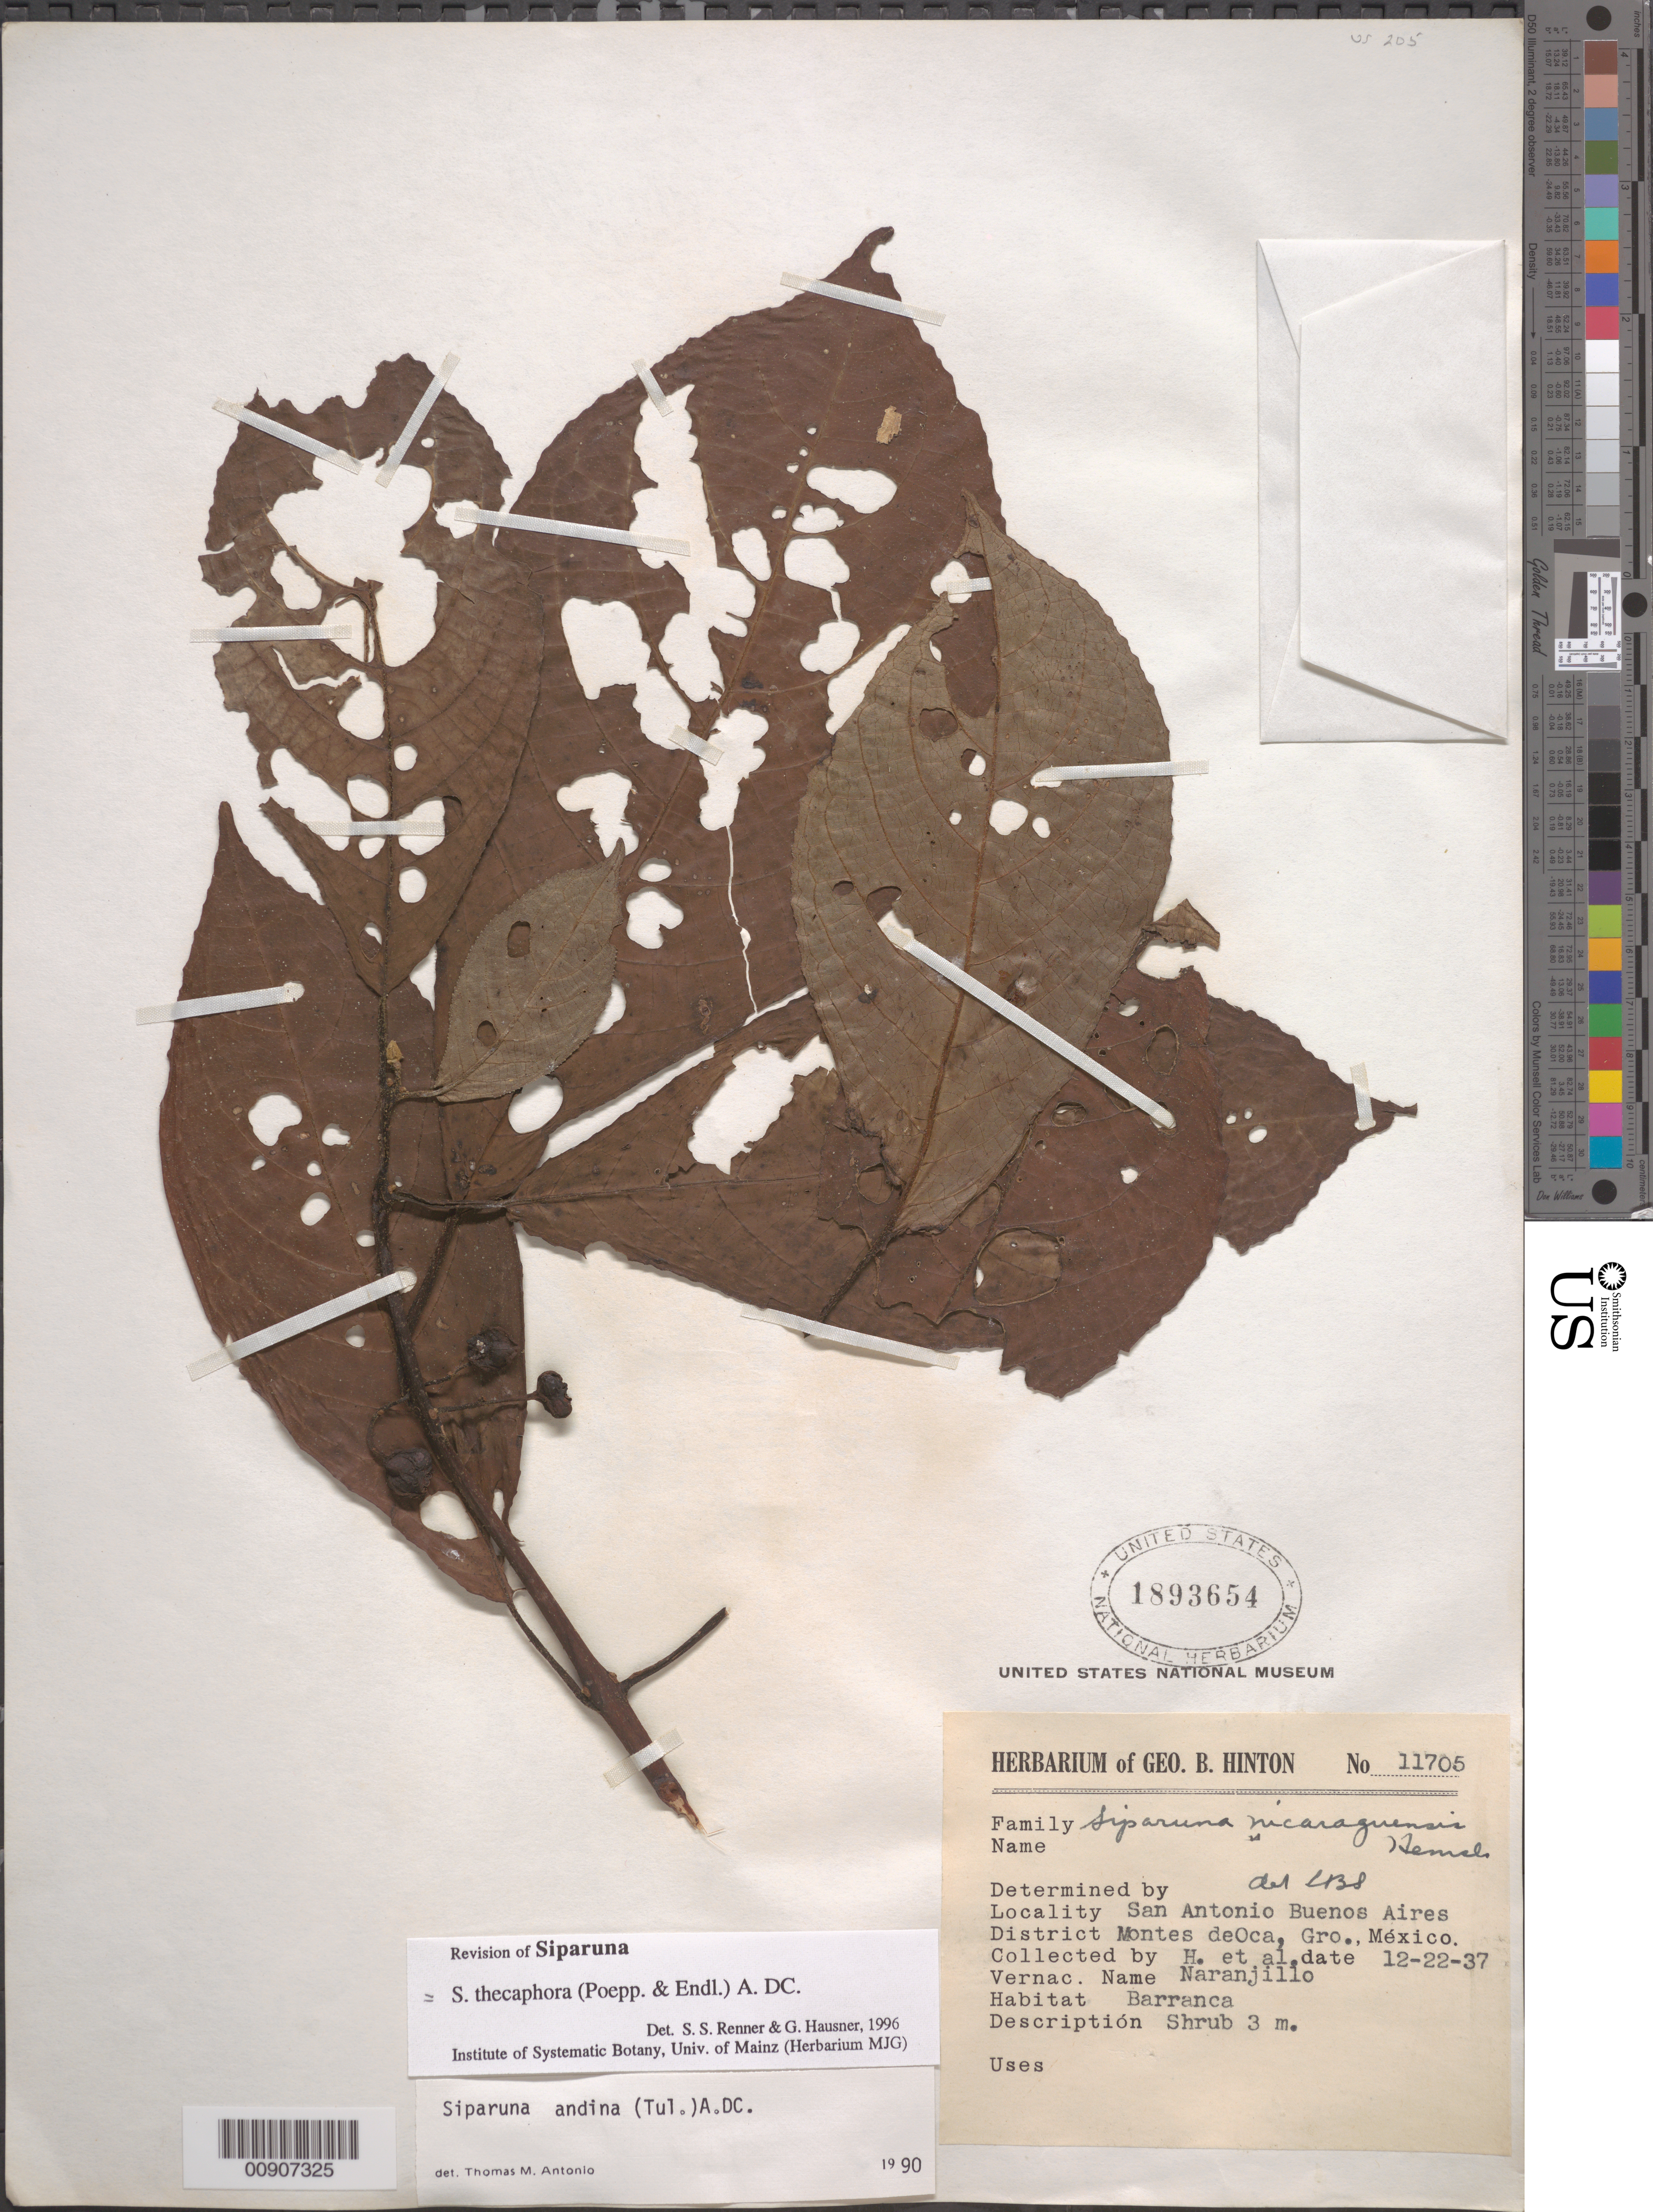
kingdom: Plantae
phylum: Tracheophyta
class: Magnoliopsida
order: Laurales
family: Siparunaceae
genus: Siparuna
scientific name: Siparuna thecaphora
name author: (Poepp. & Endl.) A. DC.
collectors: G. B. Hinton & et al.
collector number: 11705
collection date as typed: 22 Dec 1937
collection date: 1937-12-22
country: Mexico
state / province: Guerrero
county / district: Montes de Oca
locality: San Antonio Buenos Aires, District Montes de Oca, Guerrero.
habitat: Barranca.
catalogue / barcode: US 1893654